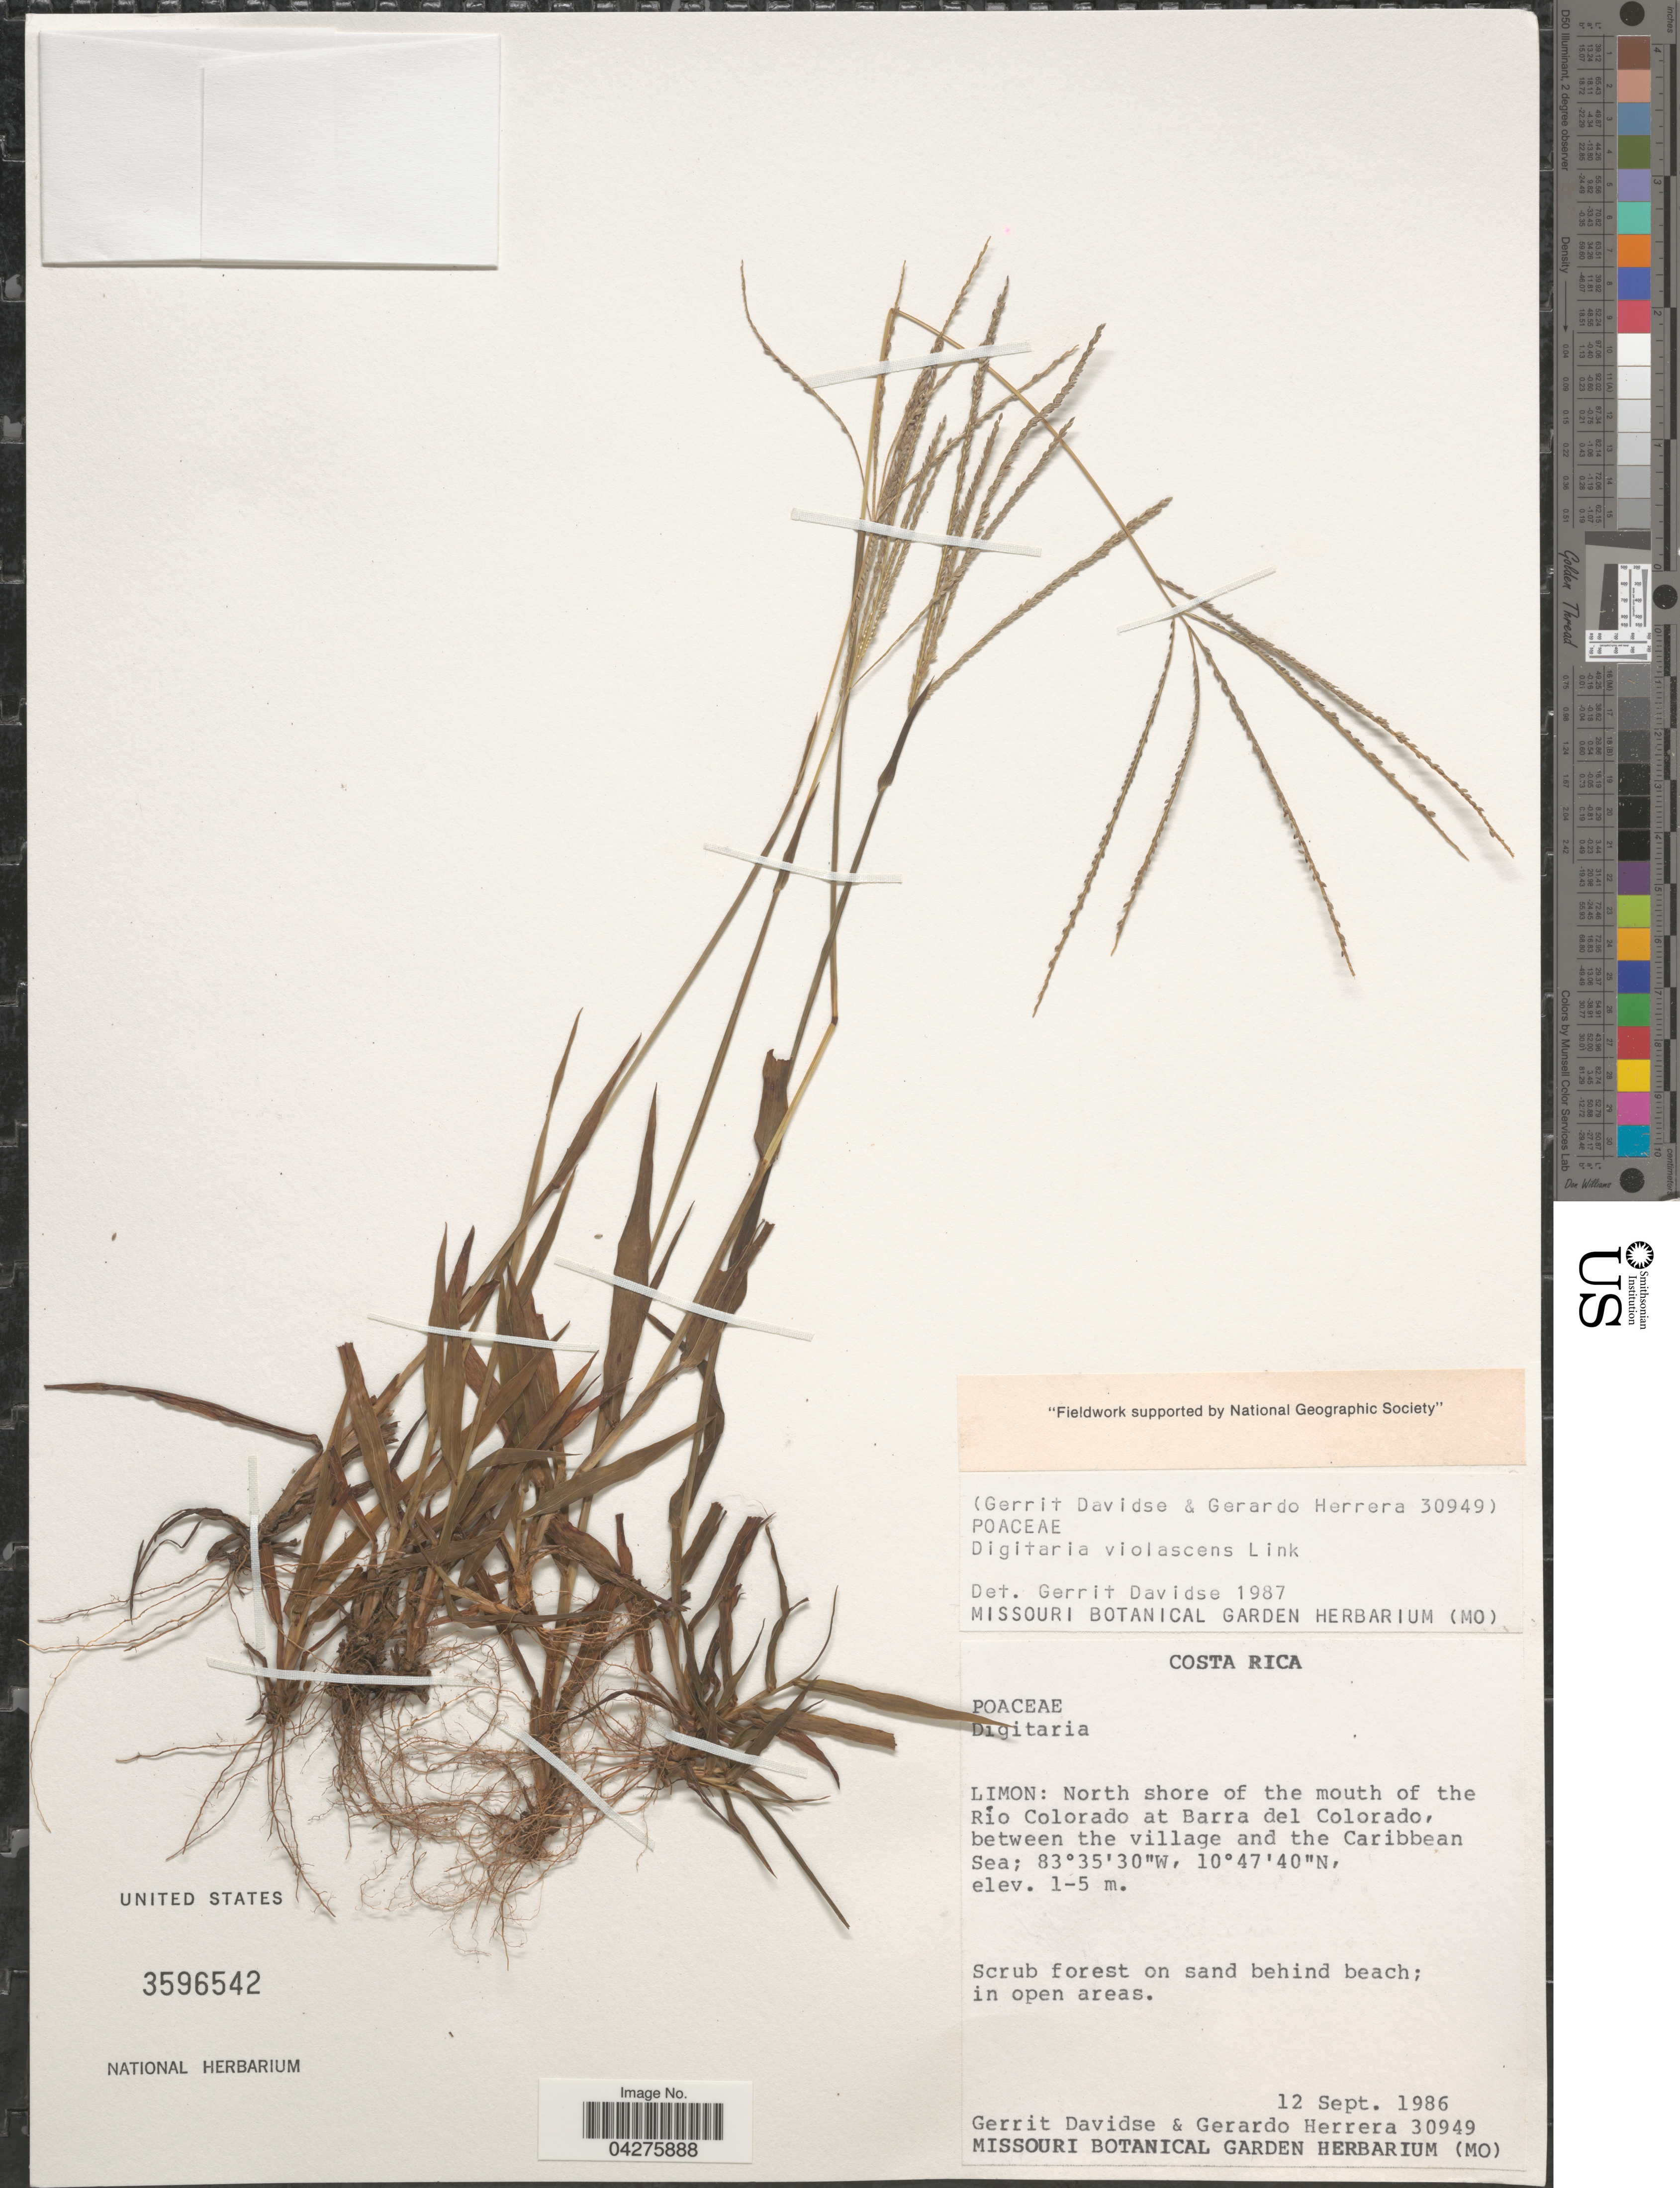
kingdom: Plantae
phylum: Tracheophyta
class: Liliopsida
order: Poales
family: Poaceae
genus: Digitaria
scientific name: Digitaria violascens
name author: Link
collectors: G. Davidse & G. Herrera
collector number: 30949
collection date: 1986-09-12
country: Costa Rica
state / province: Limón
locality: North shore of the mouth of the Río Colorado at Barra del Colorado, between the village and the Caribbean Sea. Scrub forest on sand behind beach; in open areas.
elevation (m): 1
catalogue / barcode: US 3596542